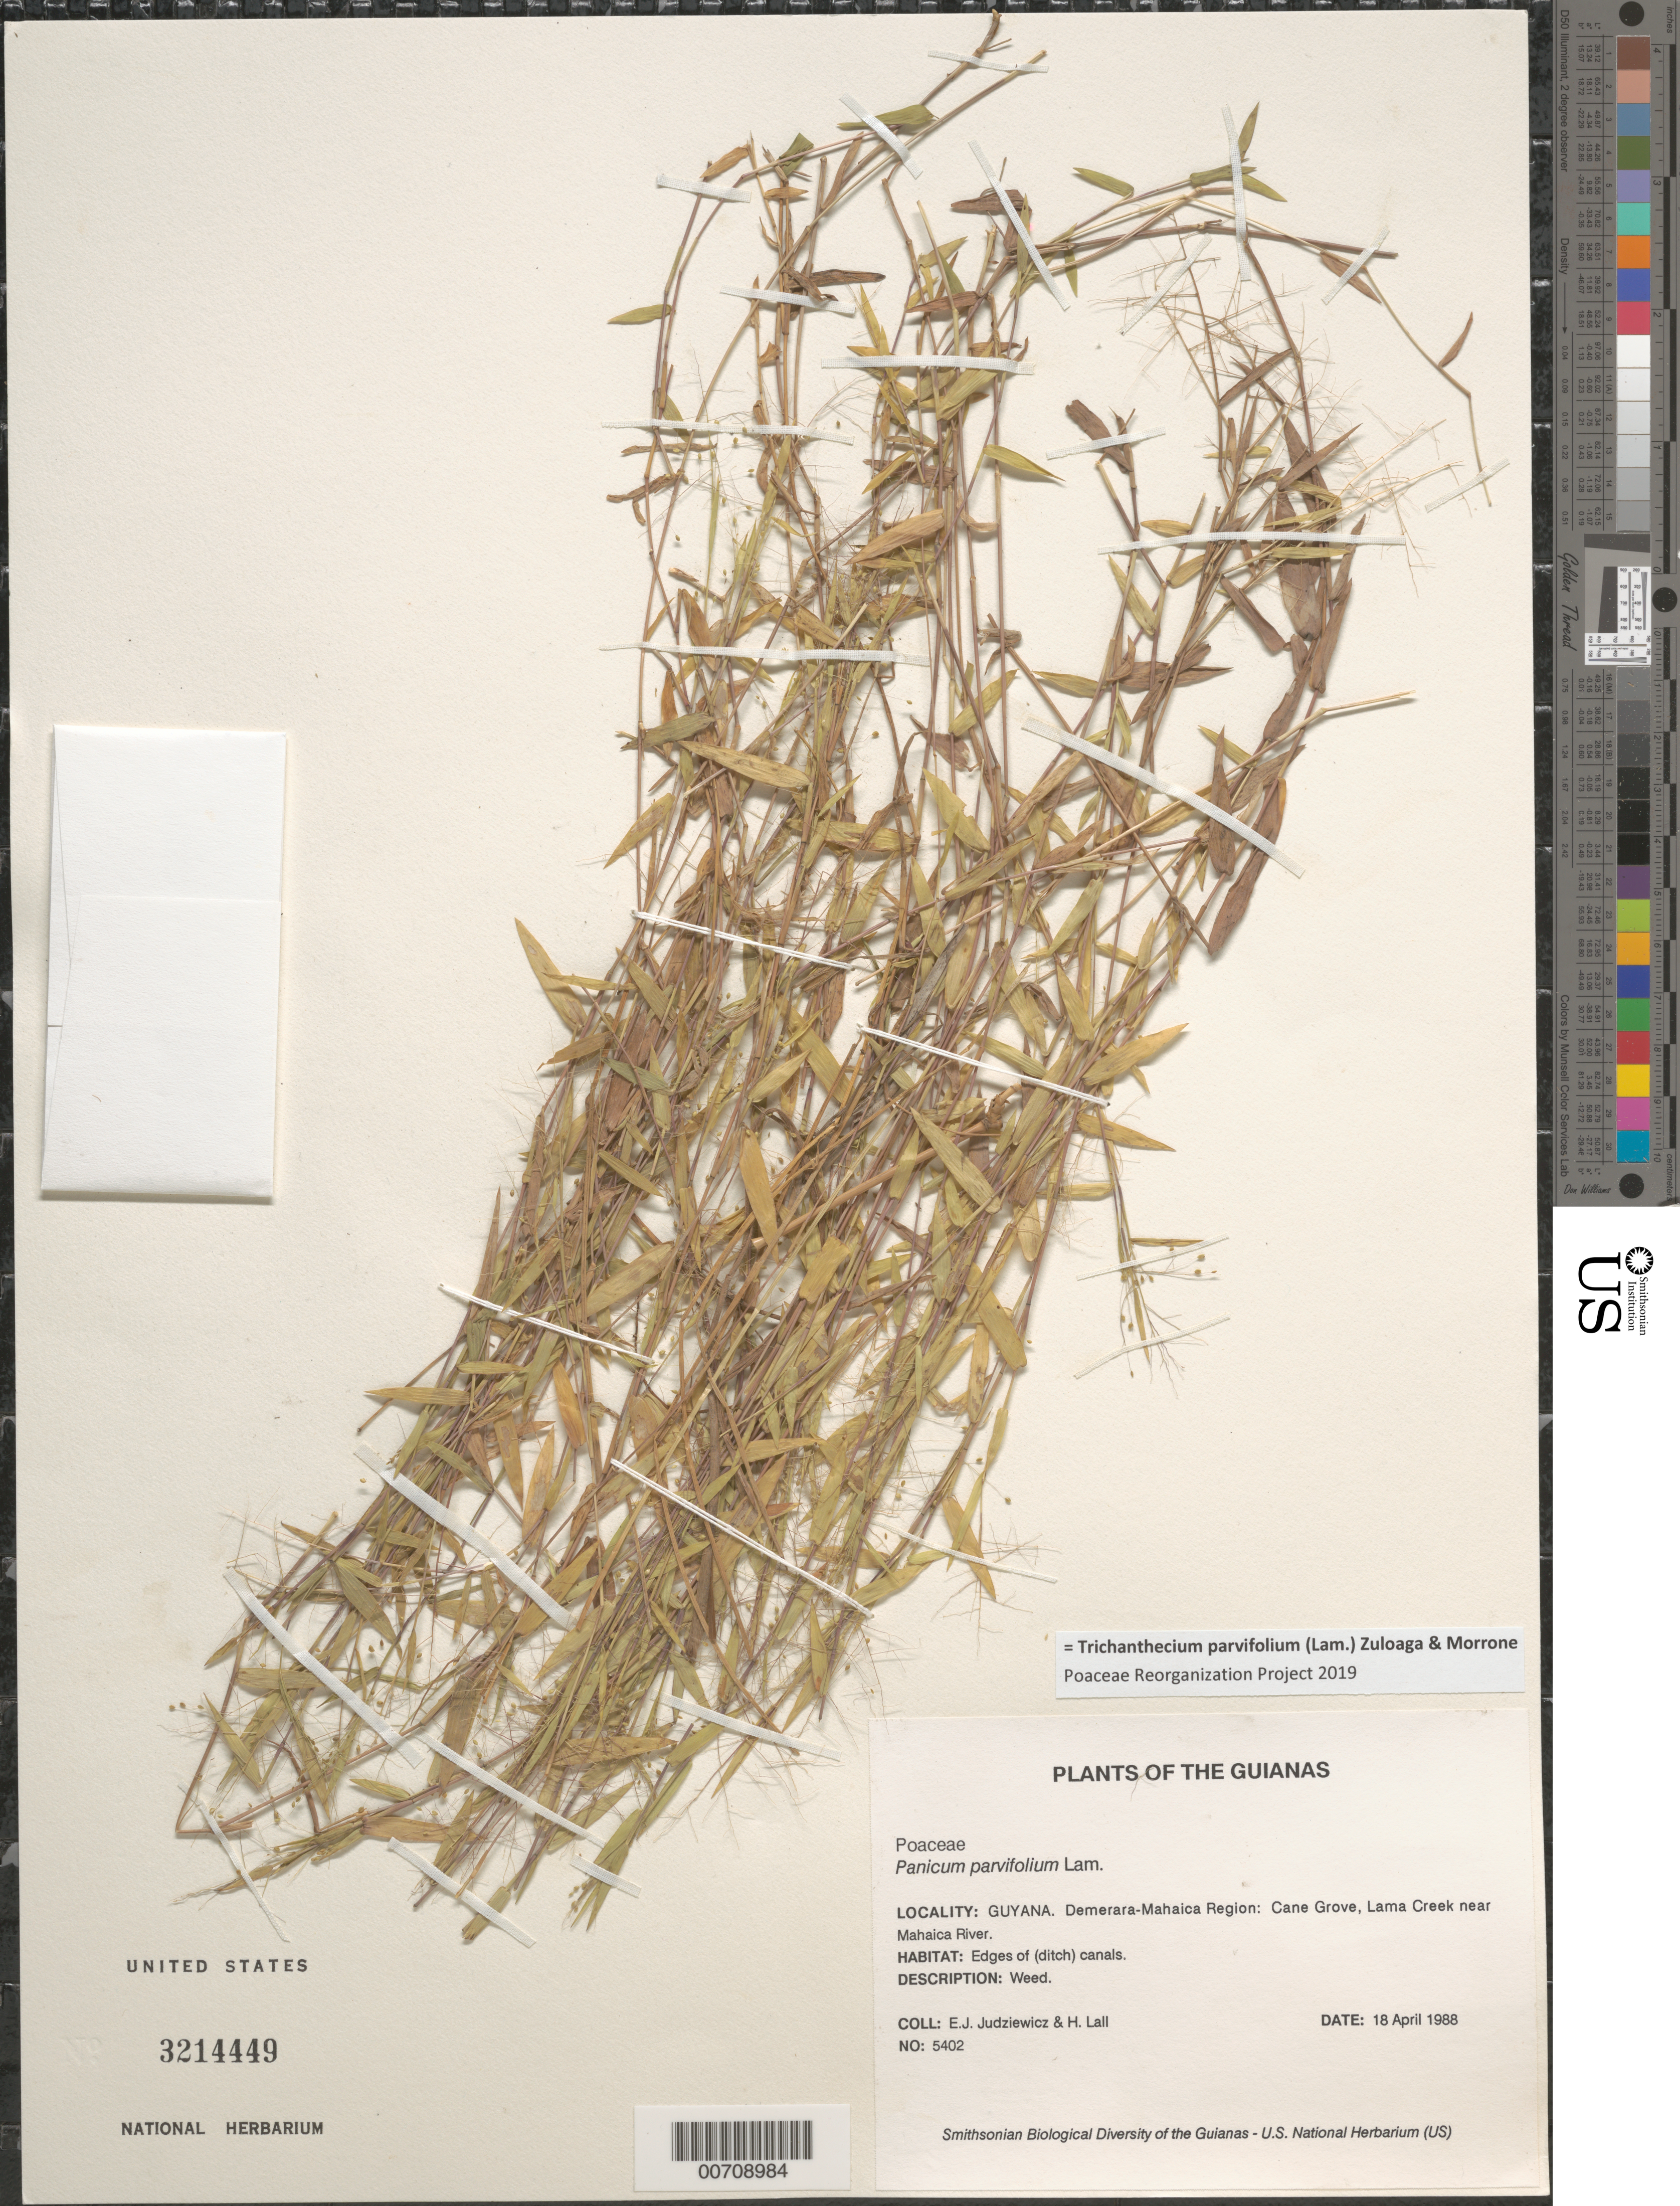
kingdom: Plantae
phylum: Tracheophyta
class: Liliopsida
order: Poales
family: Poaceae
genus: Trichanthecium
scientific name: Trichanthecium parvifolium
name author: (Lam.) Zuloaga & Morrone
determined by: Poaceae Reorganization Project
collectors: E. J. Judziewicz & H. Lall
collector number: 5402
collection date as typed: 18 April 1988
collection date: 1988-04-18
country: Guyana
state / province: Demerara-Mahaica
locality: Cane Grove, Lama Creek near Mahaica River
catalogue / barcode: US 3214449